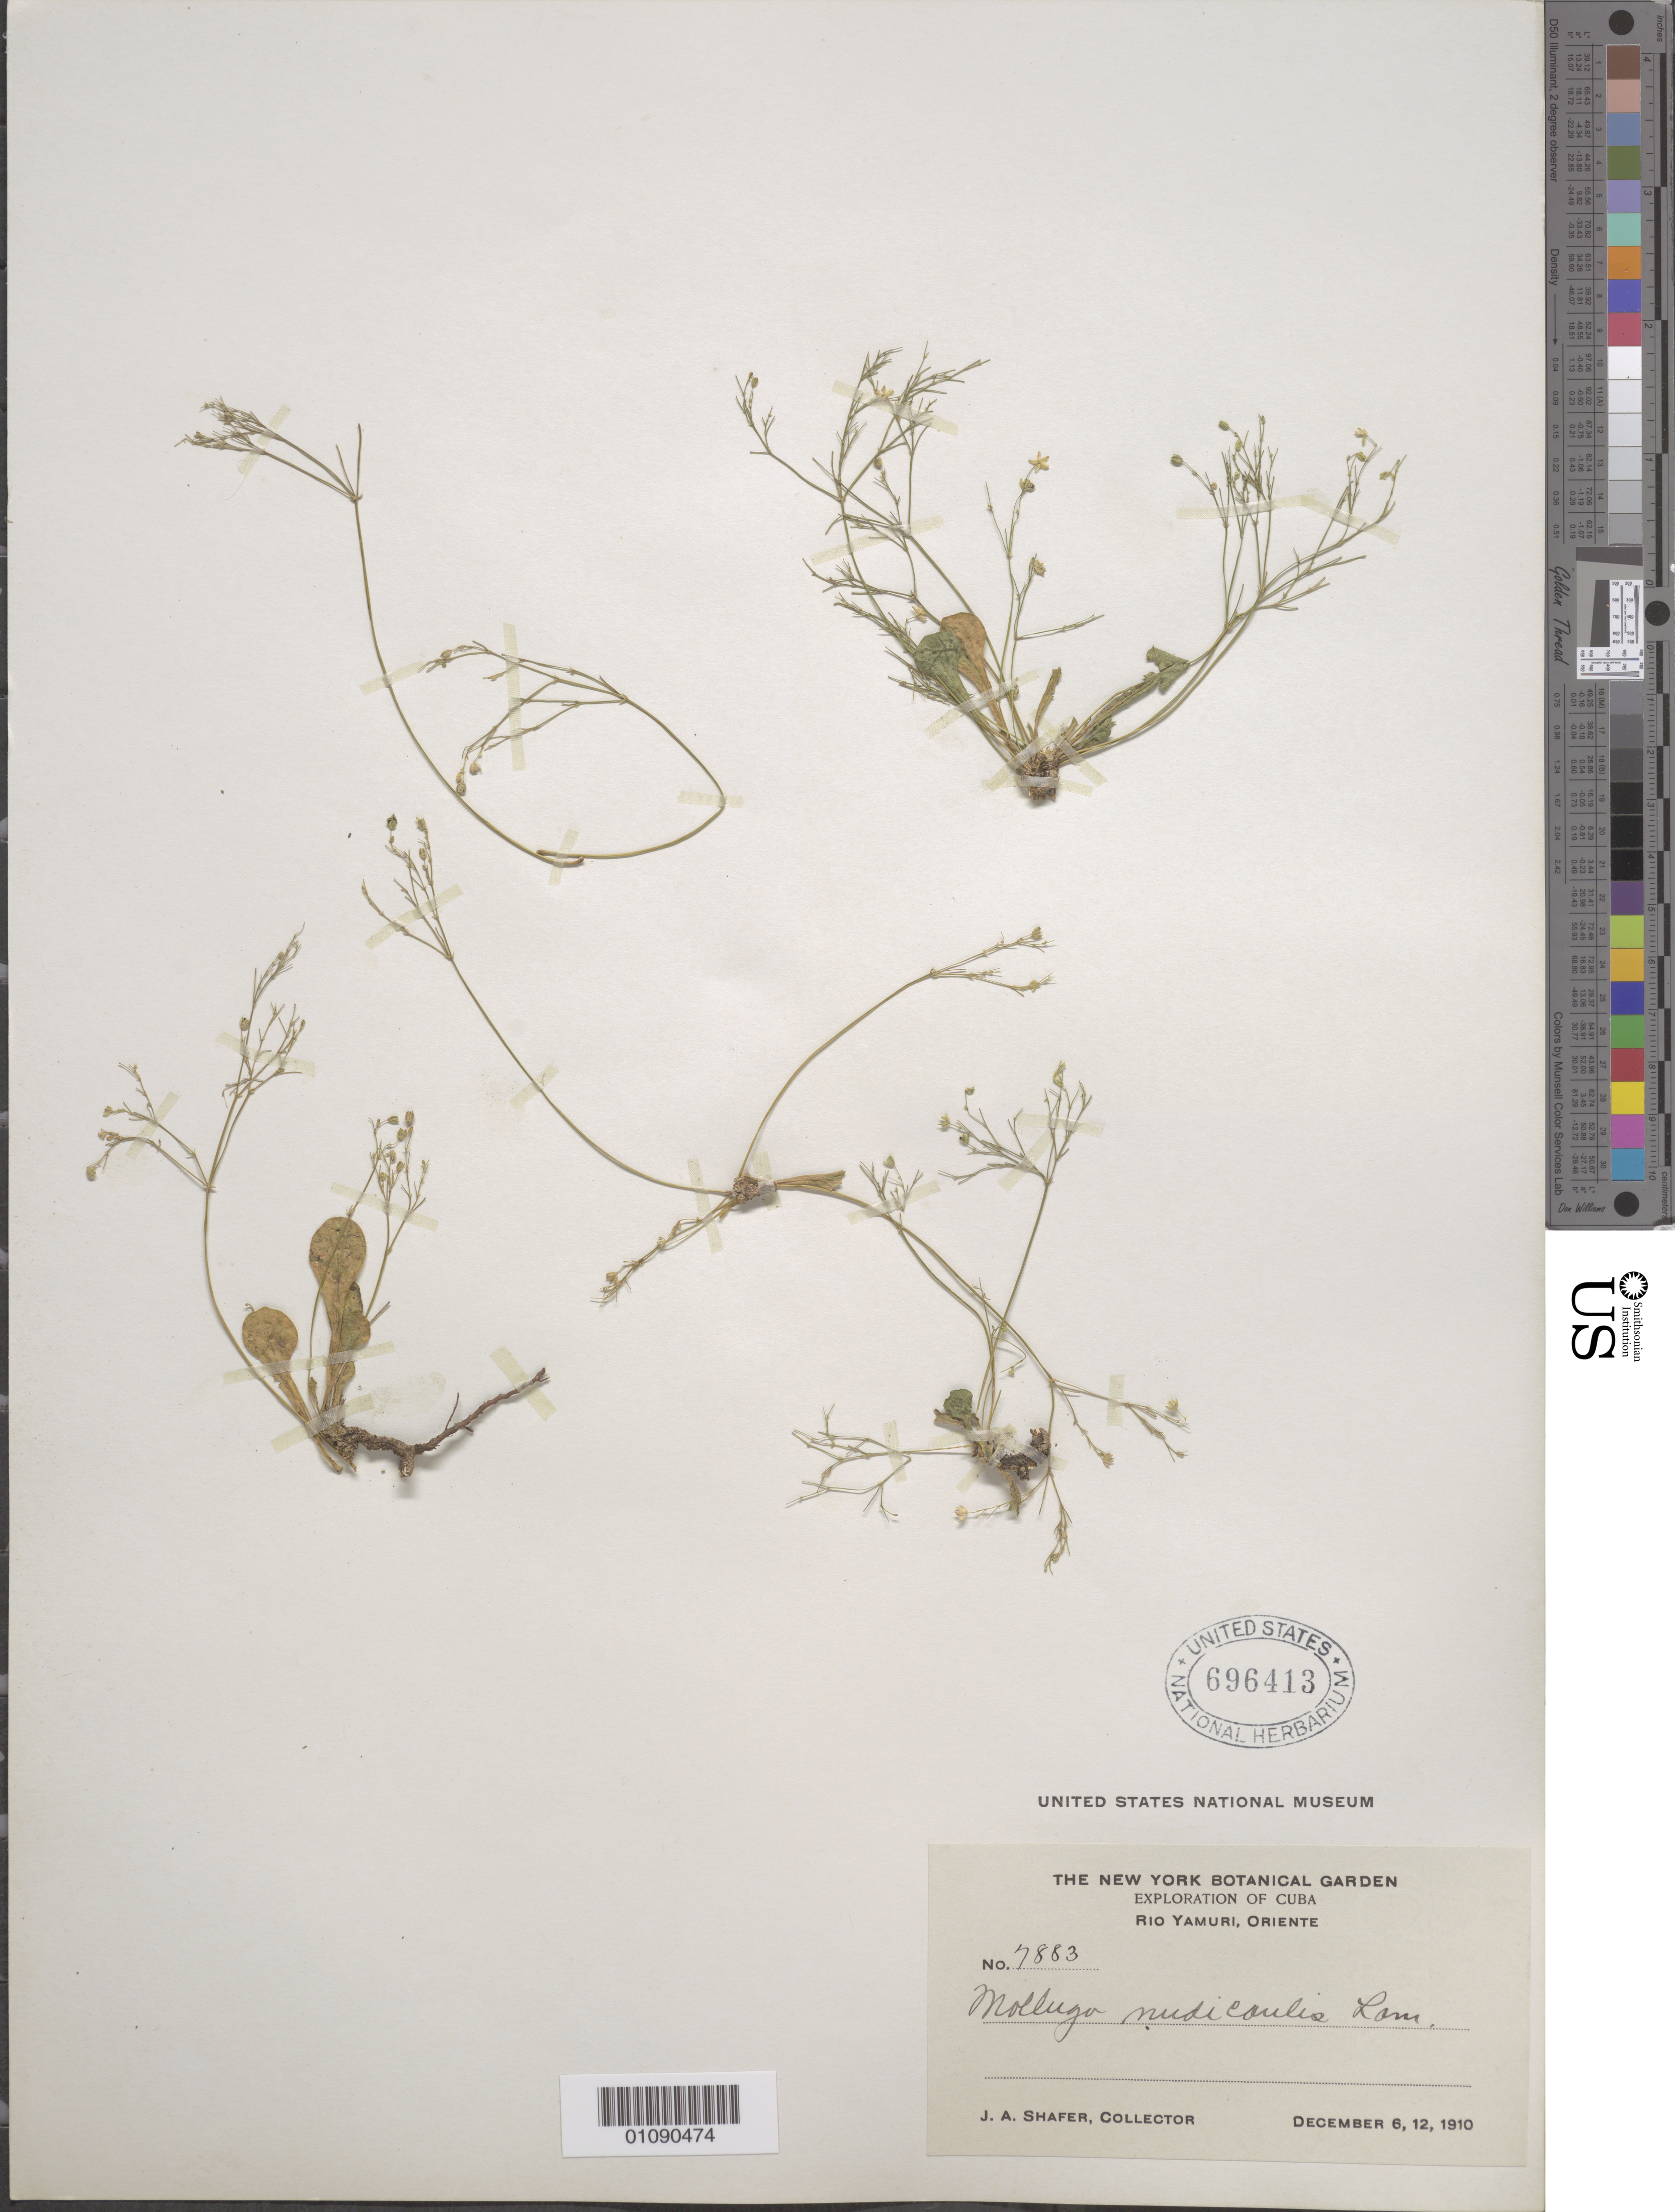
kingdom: Plantae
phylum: Tracheophyta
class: Magnoliopsida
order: Caryophyllales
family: Molluginaceae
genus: Paramollugo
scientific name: Paramollugo spathulata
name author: (Sw.) Sukhor.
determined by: Strong, Mark T., (BOT), Smithsonian Institution - National Museum of Natural History (UNITED STATES)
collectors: J. A. Shafer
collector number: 7883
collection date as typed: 06 Dec 1910 and 12 Dec 1910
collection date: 1910-12-06,1910-12-12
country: Cuba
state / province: Matanzas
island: Cuba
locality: Oriente, Rio Yamuri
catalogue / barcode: US 696413